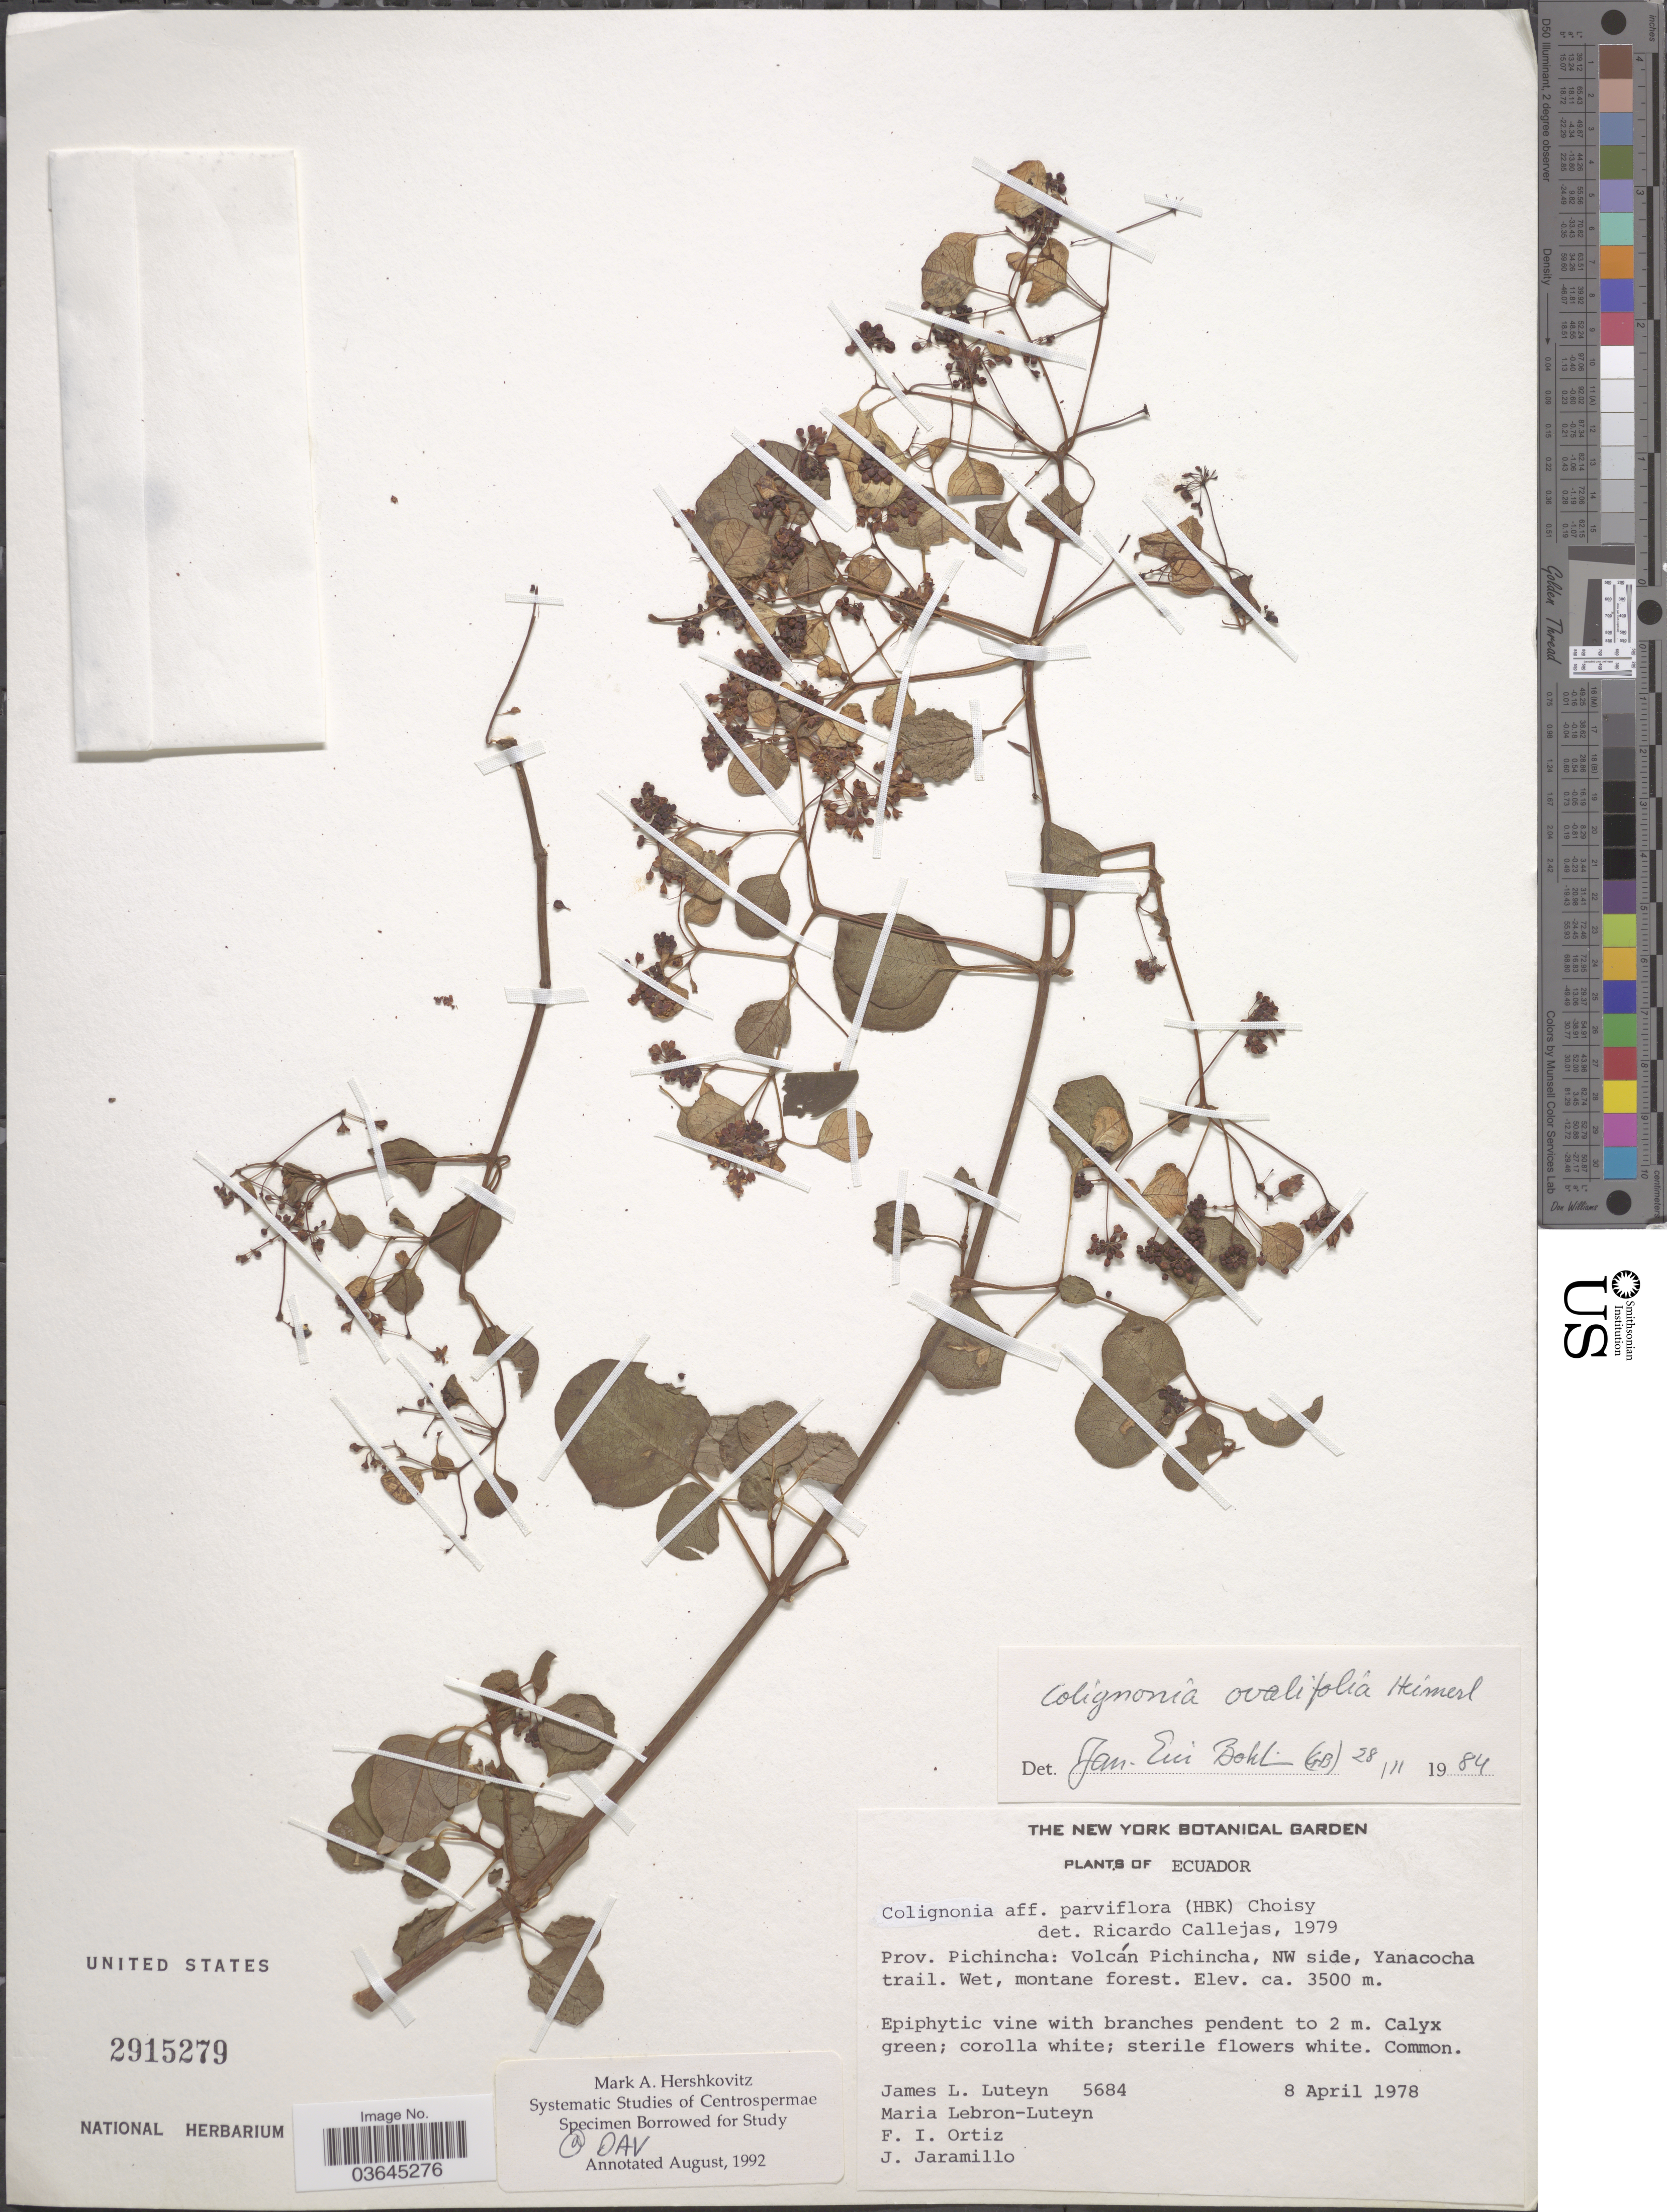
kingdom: Plantae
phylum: Tracheophyta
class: Magnoliopsida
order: Caryophyllales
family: Nyctaginaceae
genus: Colignonia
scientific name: Colignonia ovalifolia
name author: Heimerl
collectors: J. L. Luteyn, M. L. Lebrón-Luteyn, F. Ortiz & J. Jaramillo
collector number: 5684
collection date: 1978-04-08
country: Ecuador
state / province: Pichincha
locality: Volcán Pichincha, NW side, Yanacocha trail.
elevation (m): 3500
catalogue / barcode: US 2915279